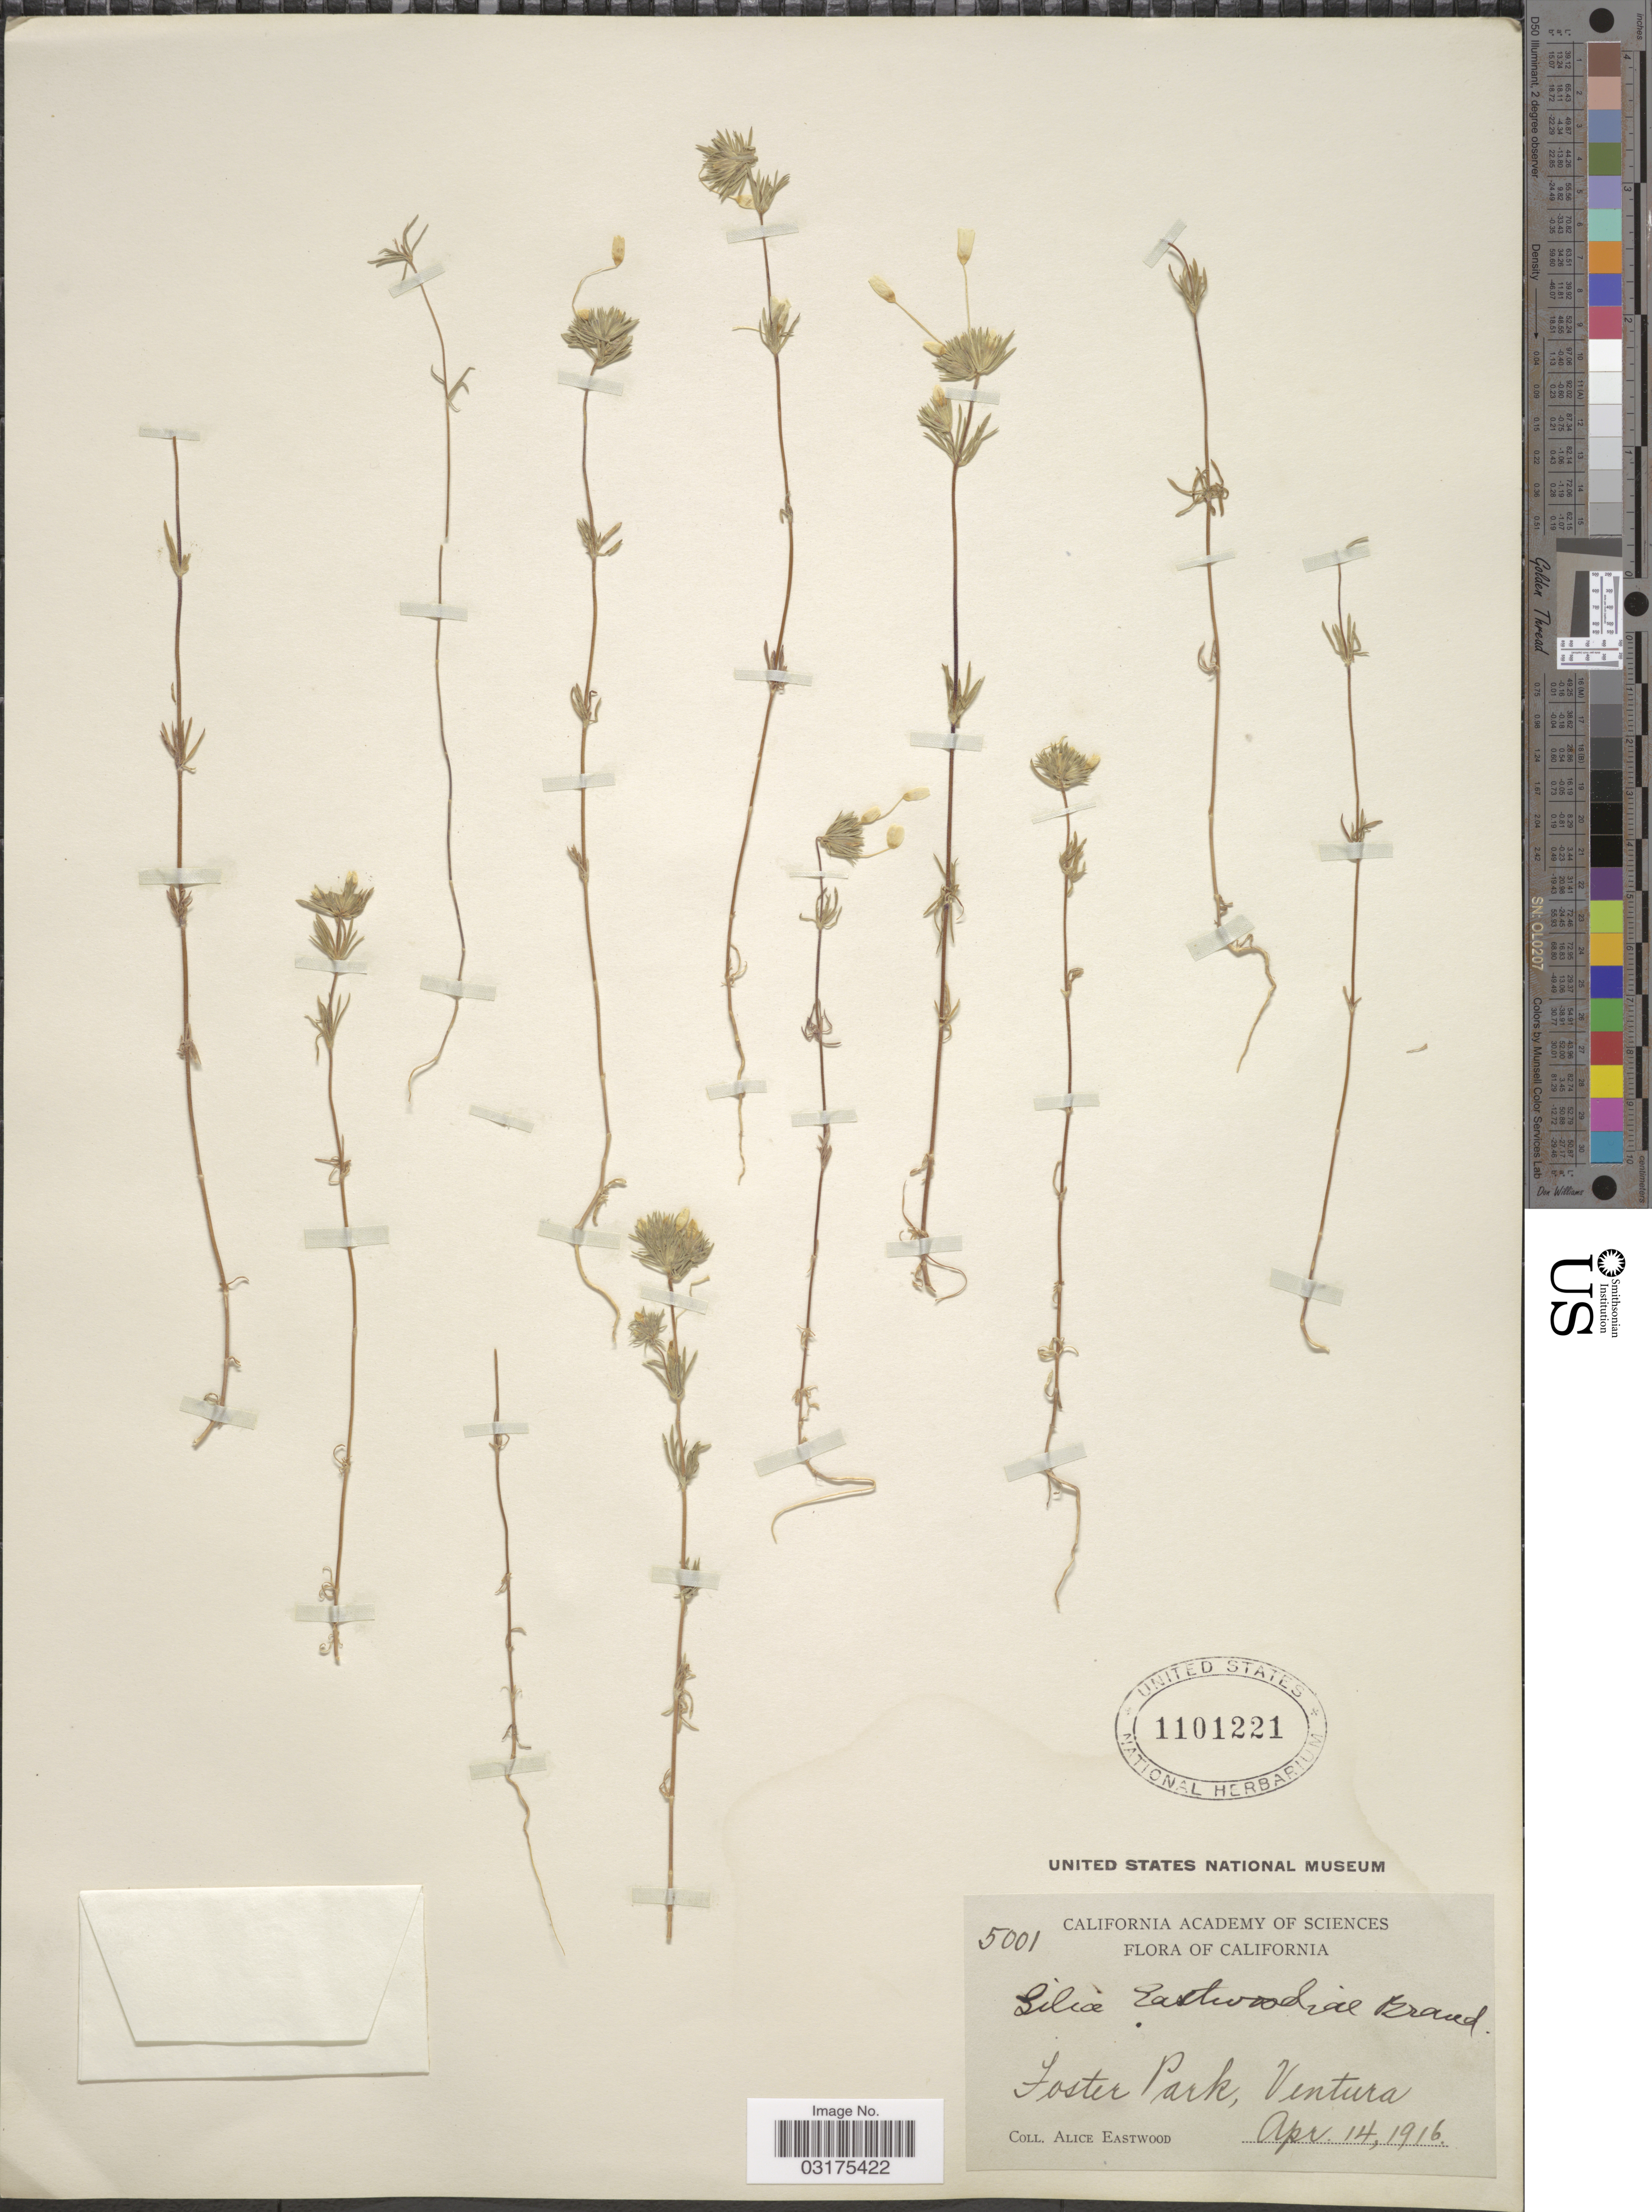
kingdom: Plantae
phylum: Tracheophyta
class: Magnoliopsida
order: Ericales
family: Polemoniaceae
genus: Leptosiphon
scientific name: Leptosiphon bicolor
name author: Nutt.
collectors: A. Eastwood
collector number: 5001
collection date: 1916-04-14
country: United States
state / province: California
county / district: Ventura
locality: Foster Park, Ventura.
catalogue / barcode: US 1101221